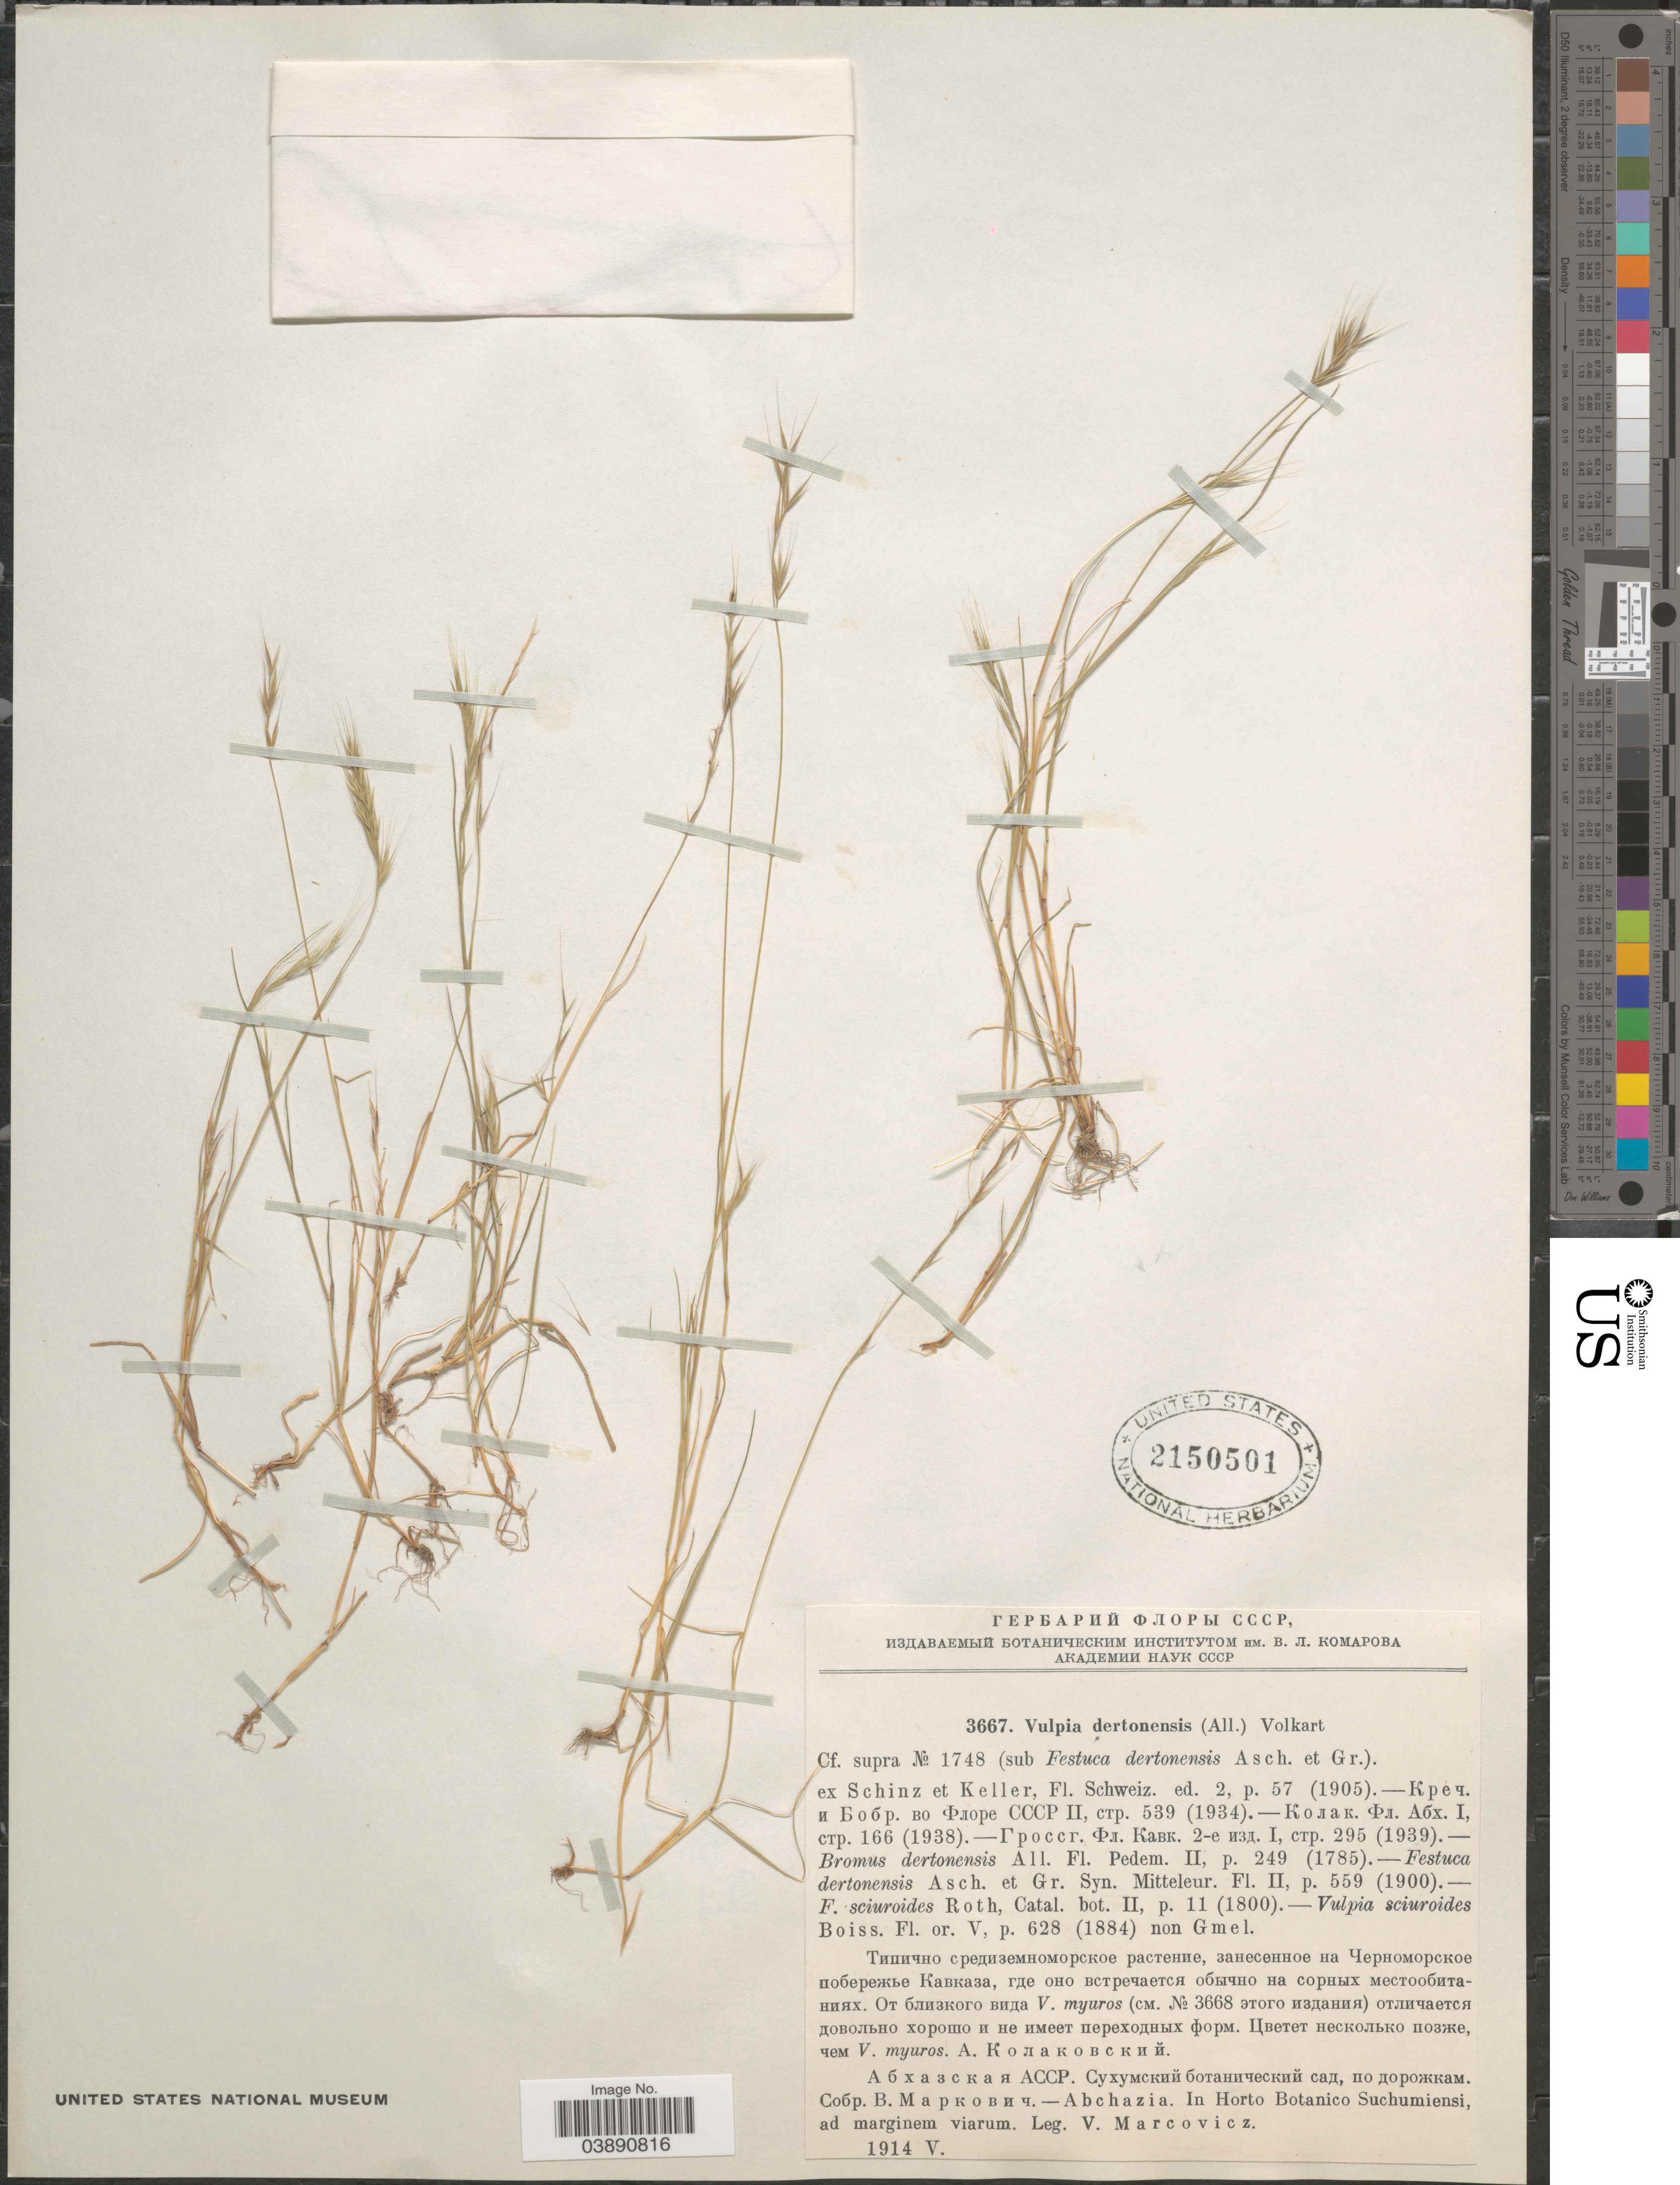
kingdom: Plantae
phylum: Tracheophyta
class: Liliopsida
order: Poales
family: Poaceae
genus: Festuca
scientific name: Festuca bromoides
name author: L.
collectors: V. Marcovicz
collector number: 3667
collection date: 1914-05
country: Georgia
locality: Abchazia. In Horto Botanico Suchumiensi, ad marginem viarum.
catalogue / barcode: US 2150501